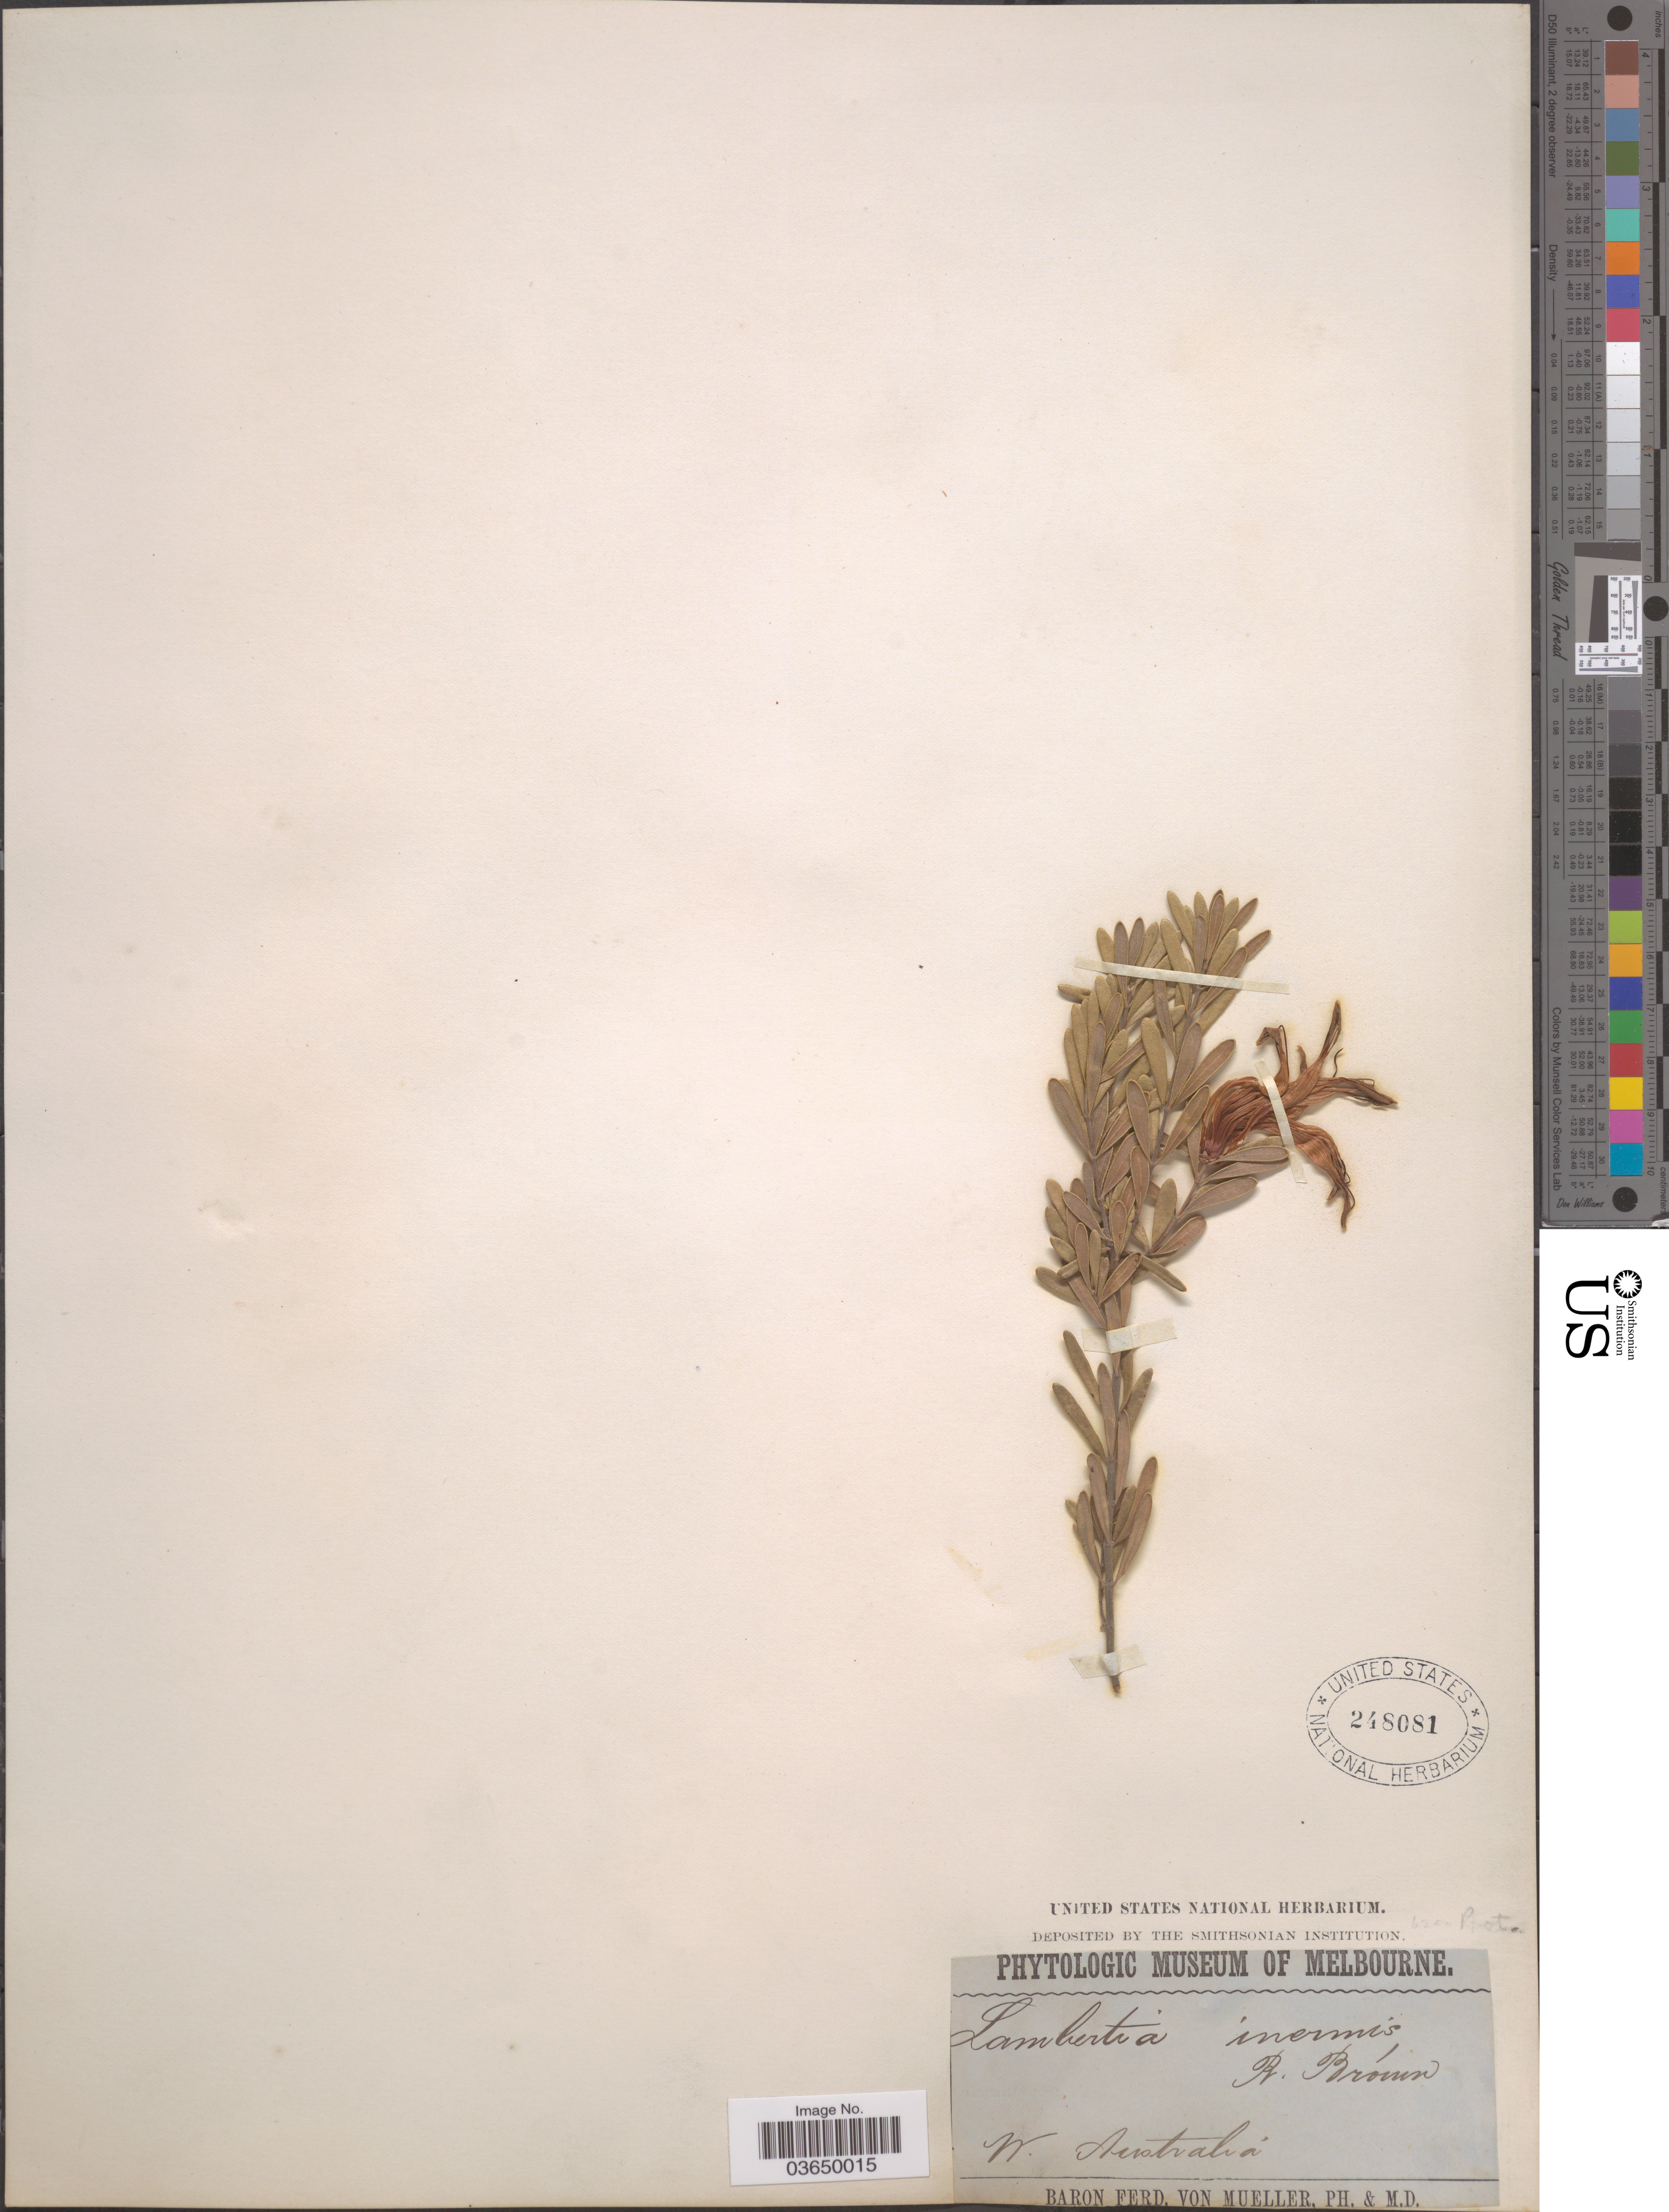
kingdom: Plantae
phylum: Tracheophyta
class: Magnoliopsida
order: Proteales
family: Proteaceae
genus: Lambertia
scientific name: Lambertia inermis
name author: R. Br.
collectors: F. von Mueller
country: Australia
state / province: Western Australia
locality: W. Australia.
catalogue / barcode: US 248081